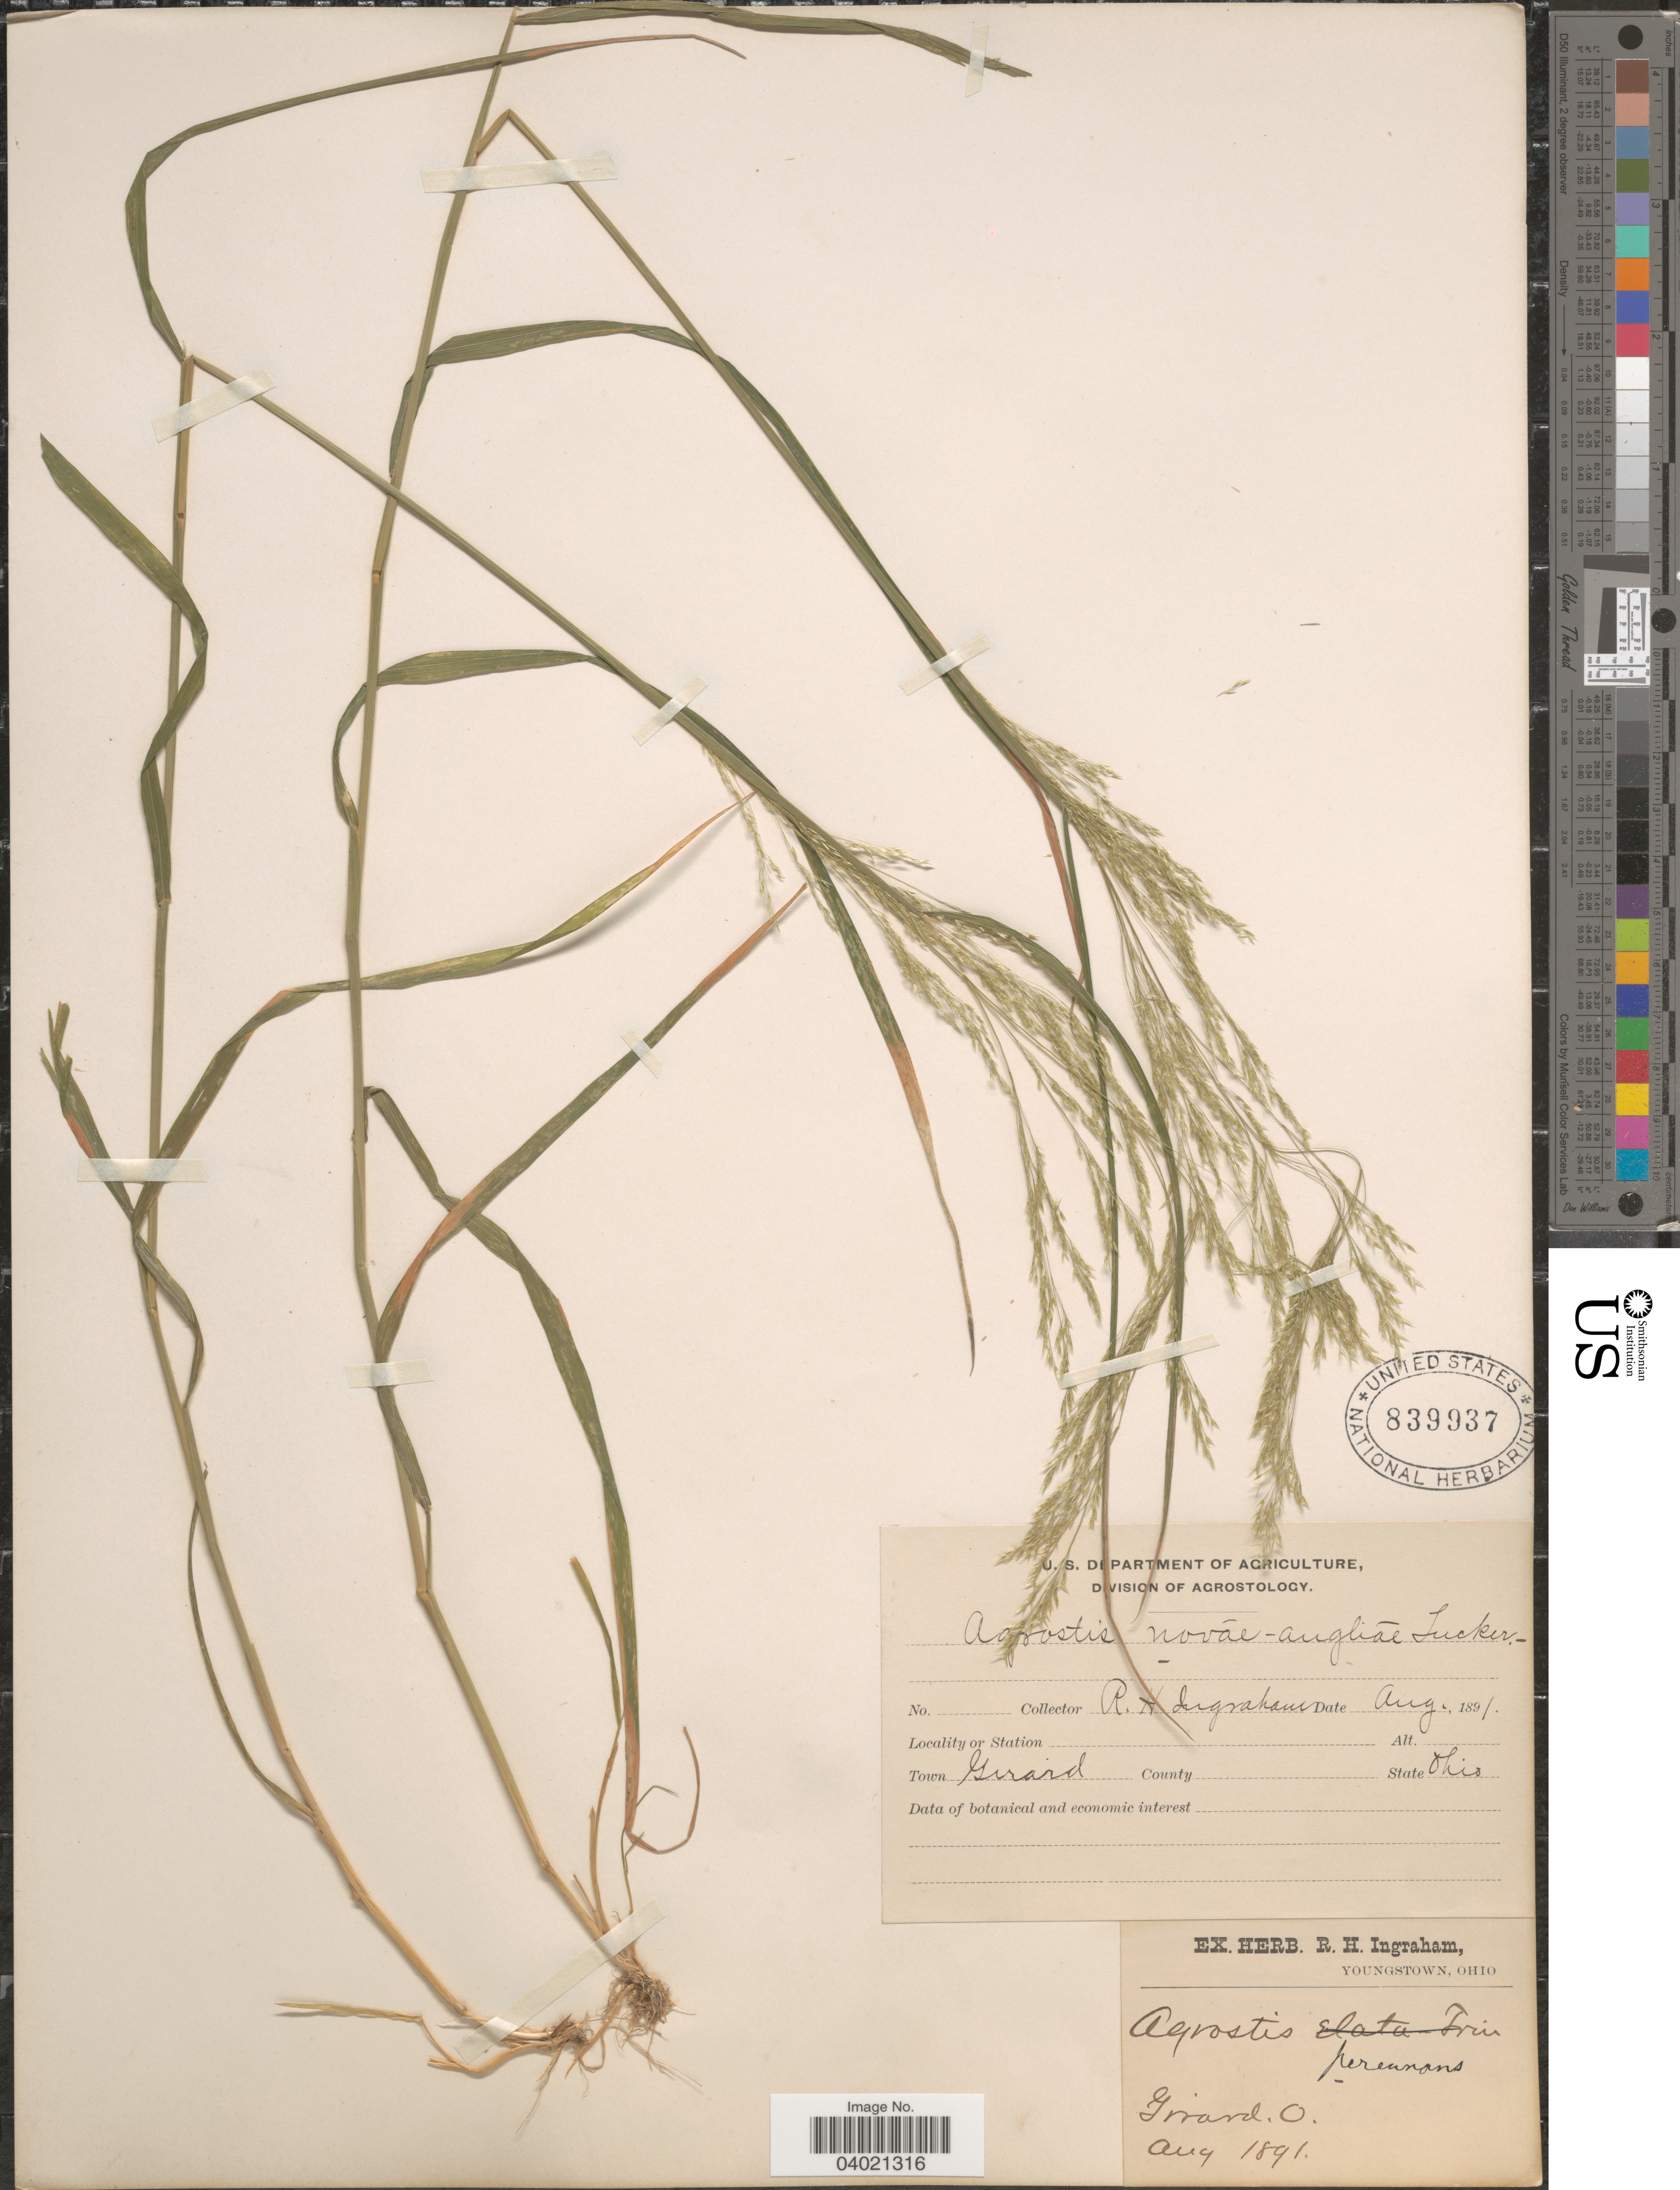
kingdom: Plantae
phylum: Tracheophyta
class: Liliopsida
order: Poales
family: Poaceae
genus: Agrostis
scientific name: Agrostis perennans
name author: (Walter) Tuck.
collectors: R. Ingraham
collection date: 1891-08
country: United States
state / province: Ohio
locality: Town Girard.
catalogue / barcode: US 839937